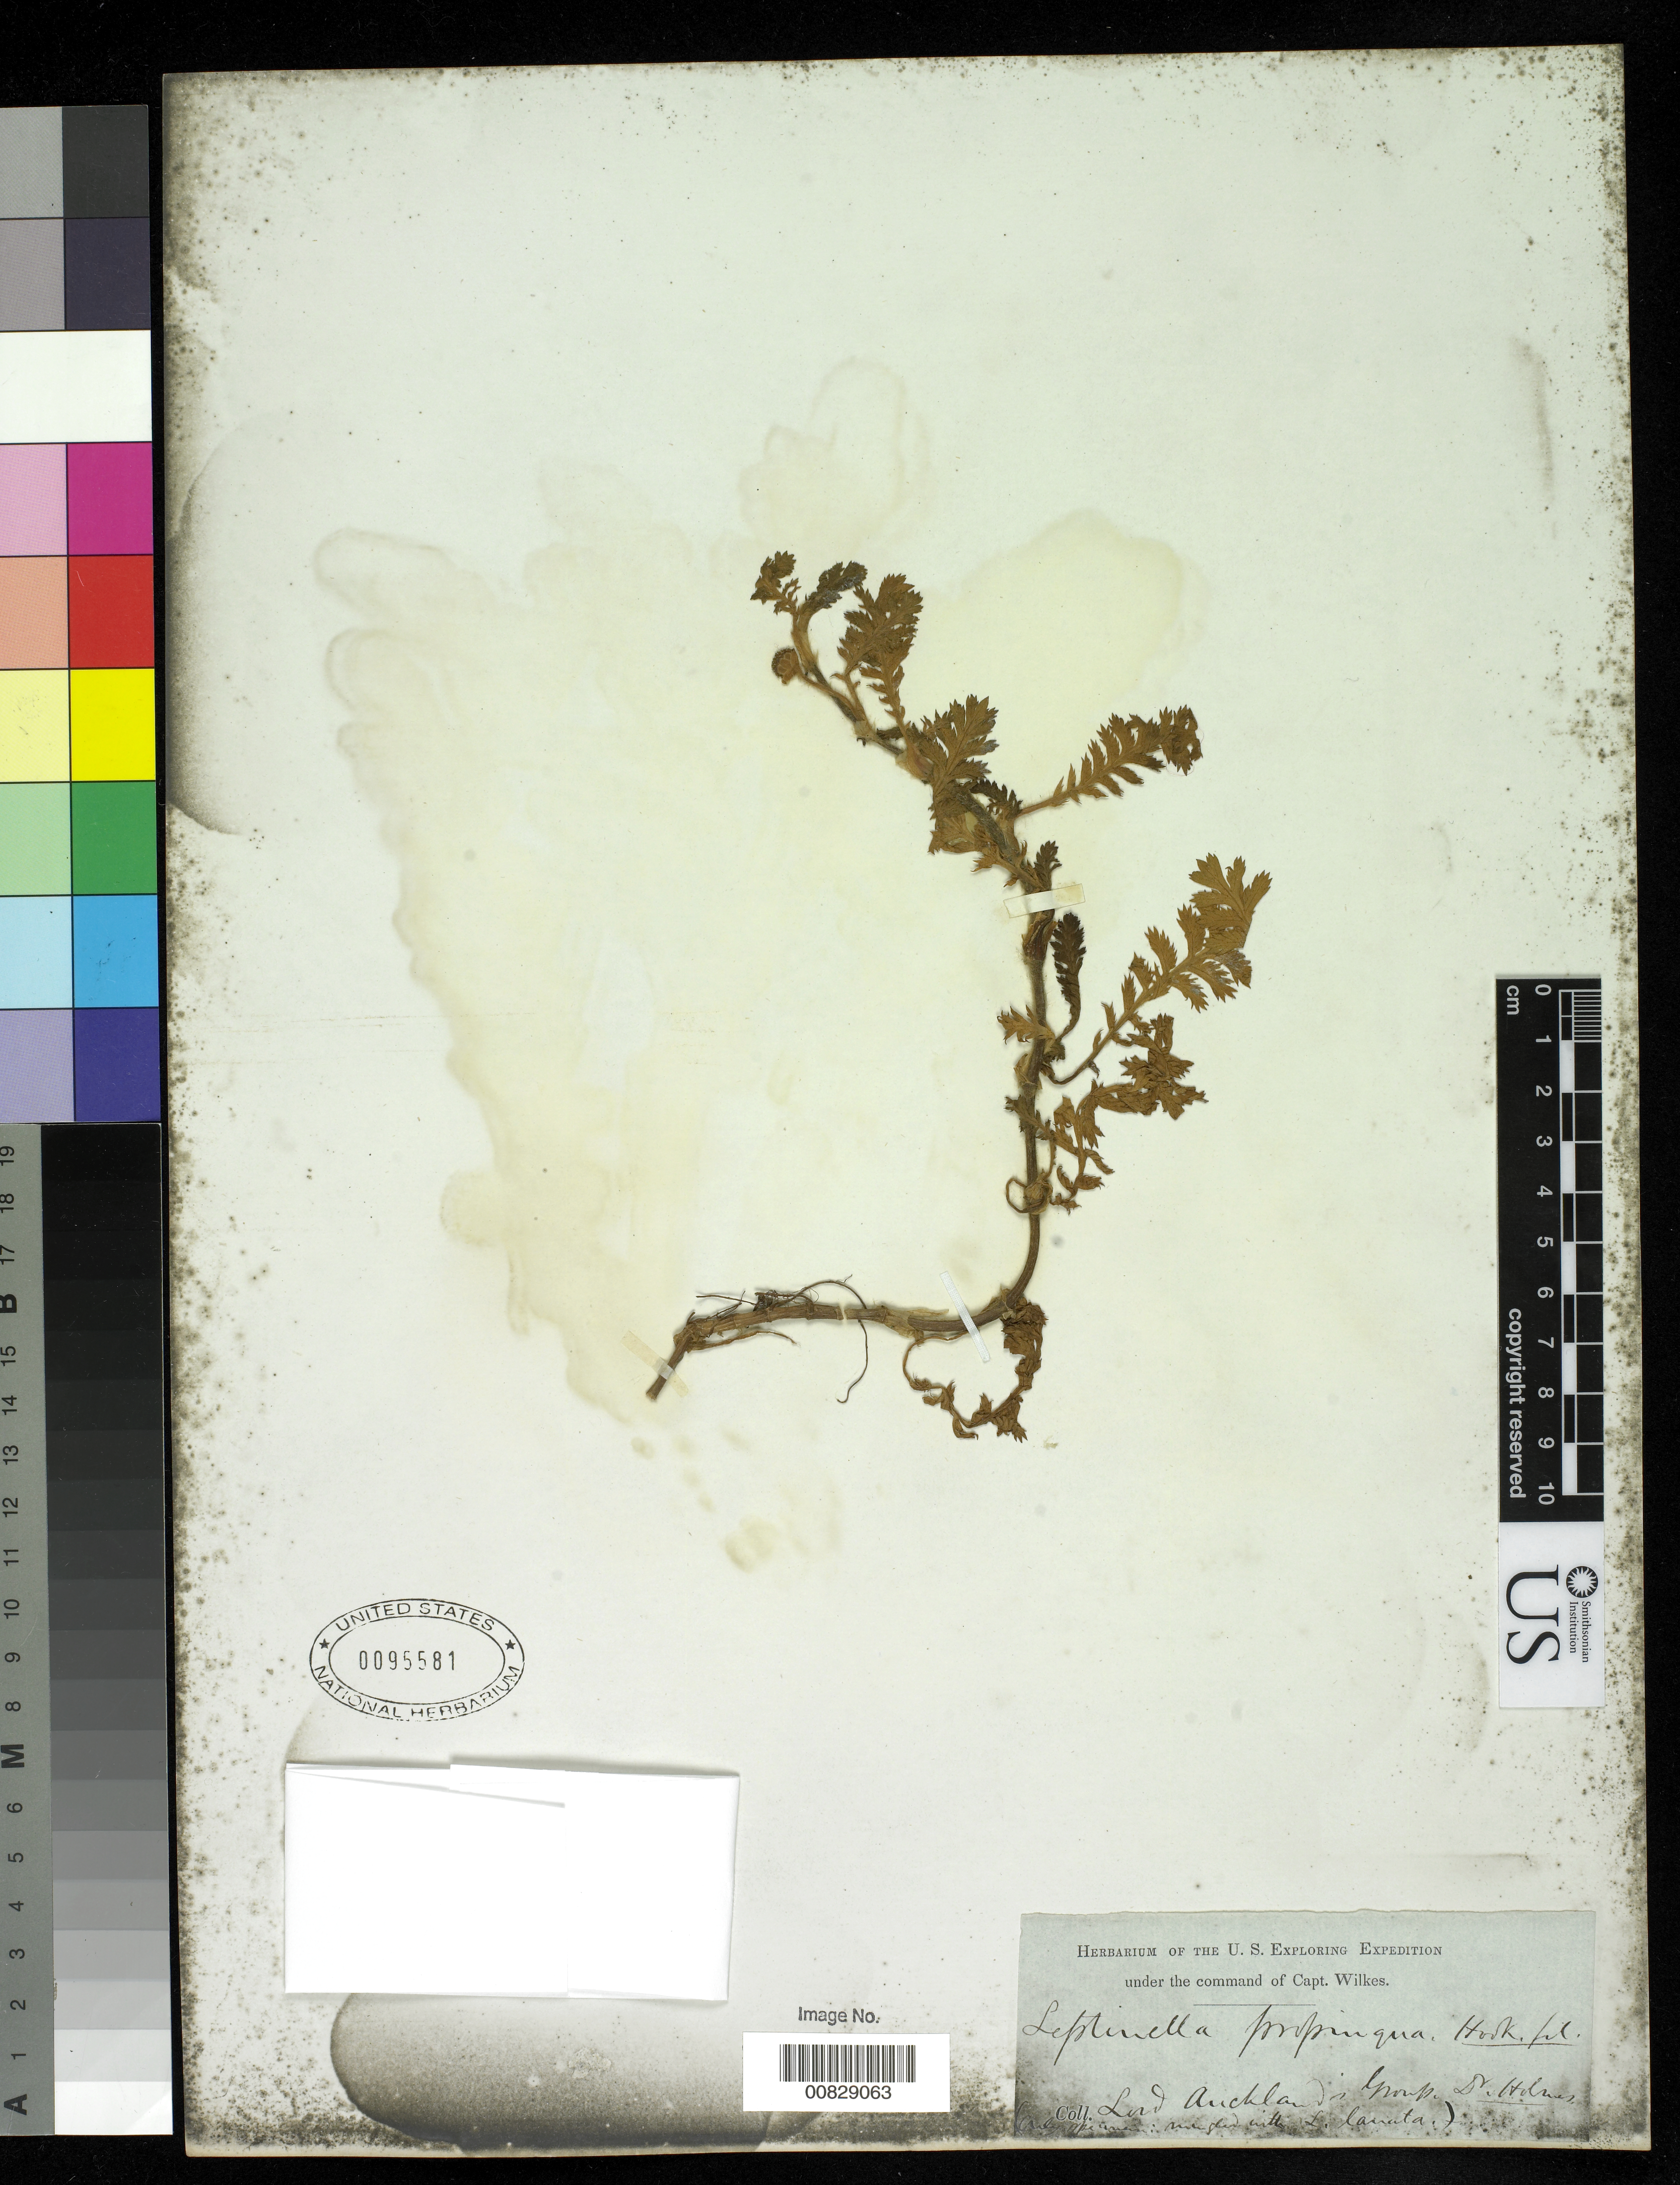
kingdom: Plantae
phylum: Tracheophyta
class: Magnoliopsida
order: Asterales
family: Asteraceae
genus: Cotula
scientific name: Cotula lanata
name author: (Hook. f.) Hook. f.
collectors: Wilkes Explor. Exped.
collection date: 1838/1842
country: New Zealand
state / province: Auckland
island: Lord Auckland Island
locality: Lord Aukland Island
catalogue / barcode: US 95581